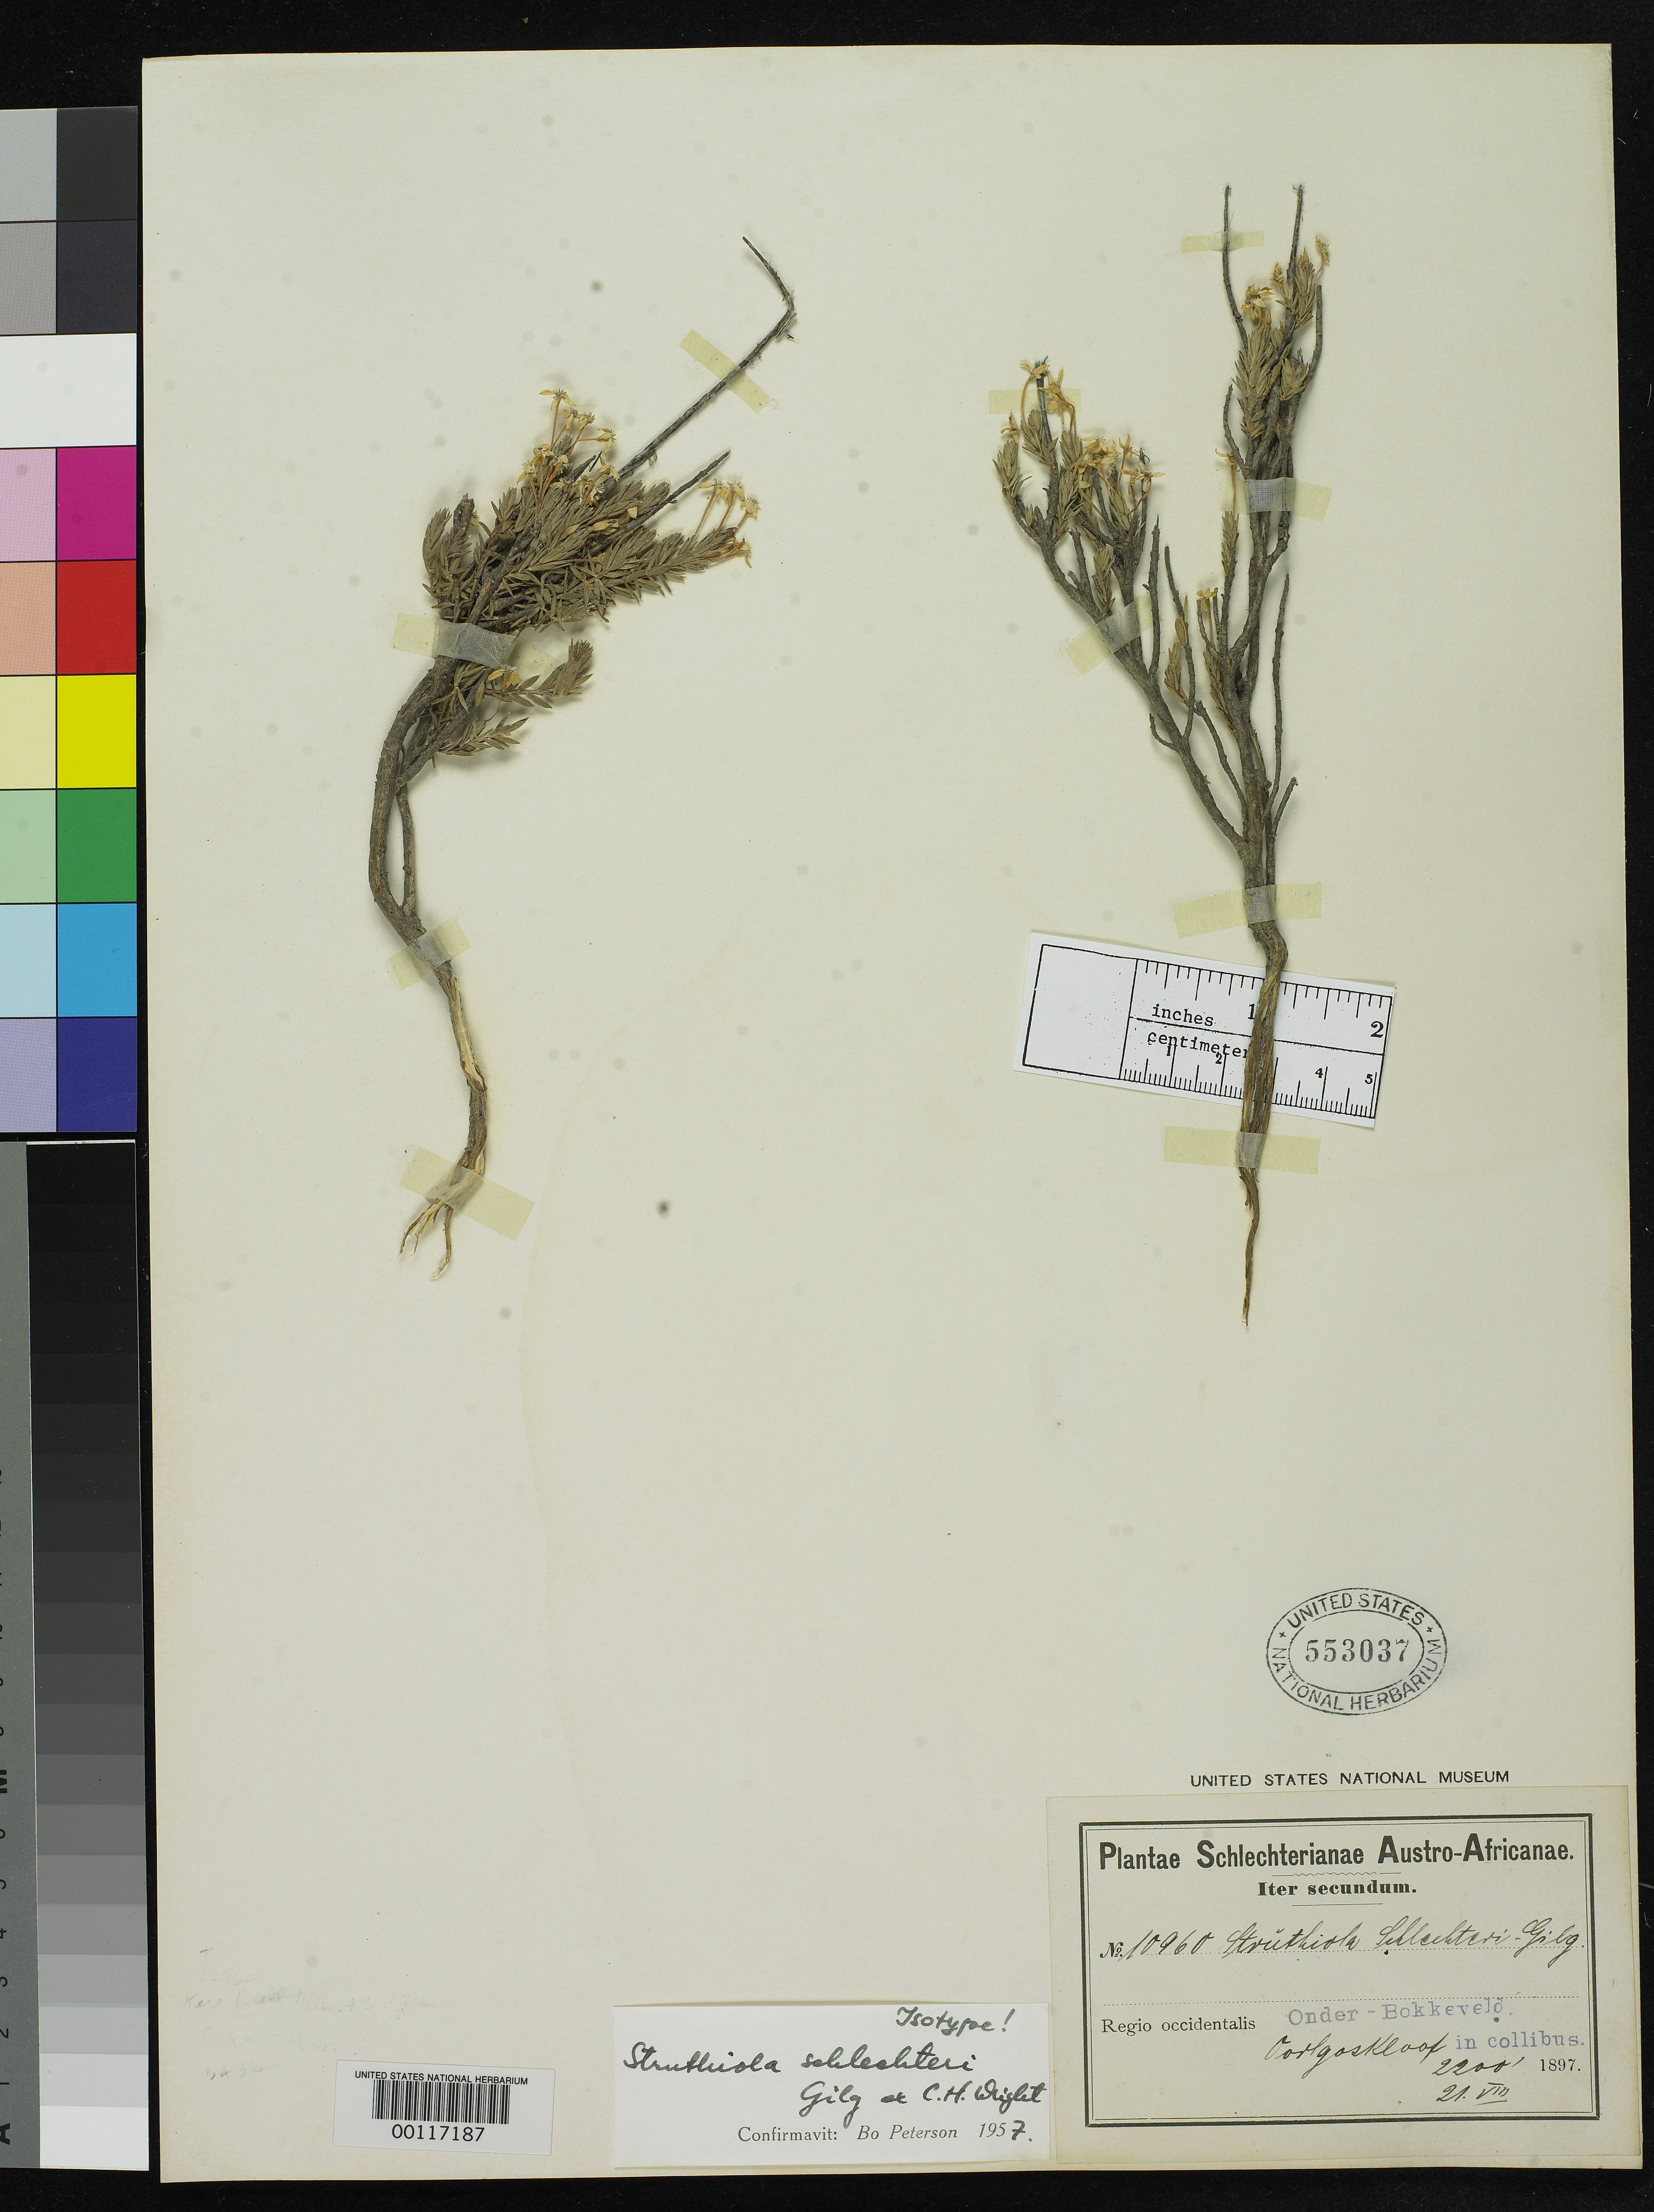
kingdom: Plantae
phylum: Tracheophyta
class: Magnoliopsida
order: Malvales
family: Thymelaeaceae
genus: Struthiola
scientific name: Struthiola schlecteri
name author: Gilg ex C.H. Wright in Dyer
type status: Isotype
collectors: F. R. R. Schlechter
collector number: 10960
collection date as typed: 21 Aug 1897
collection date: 1897-08-21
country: South Africa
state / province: Northern Cape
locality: Oorlogs Kloof, Calvinia; alt. 2200 ft.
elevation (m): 671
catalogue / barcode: US 553037